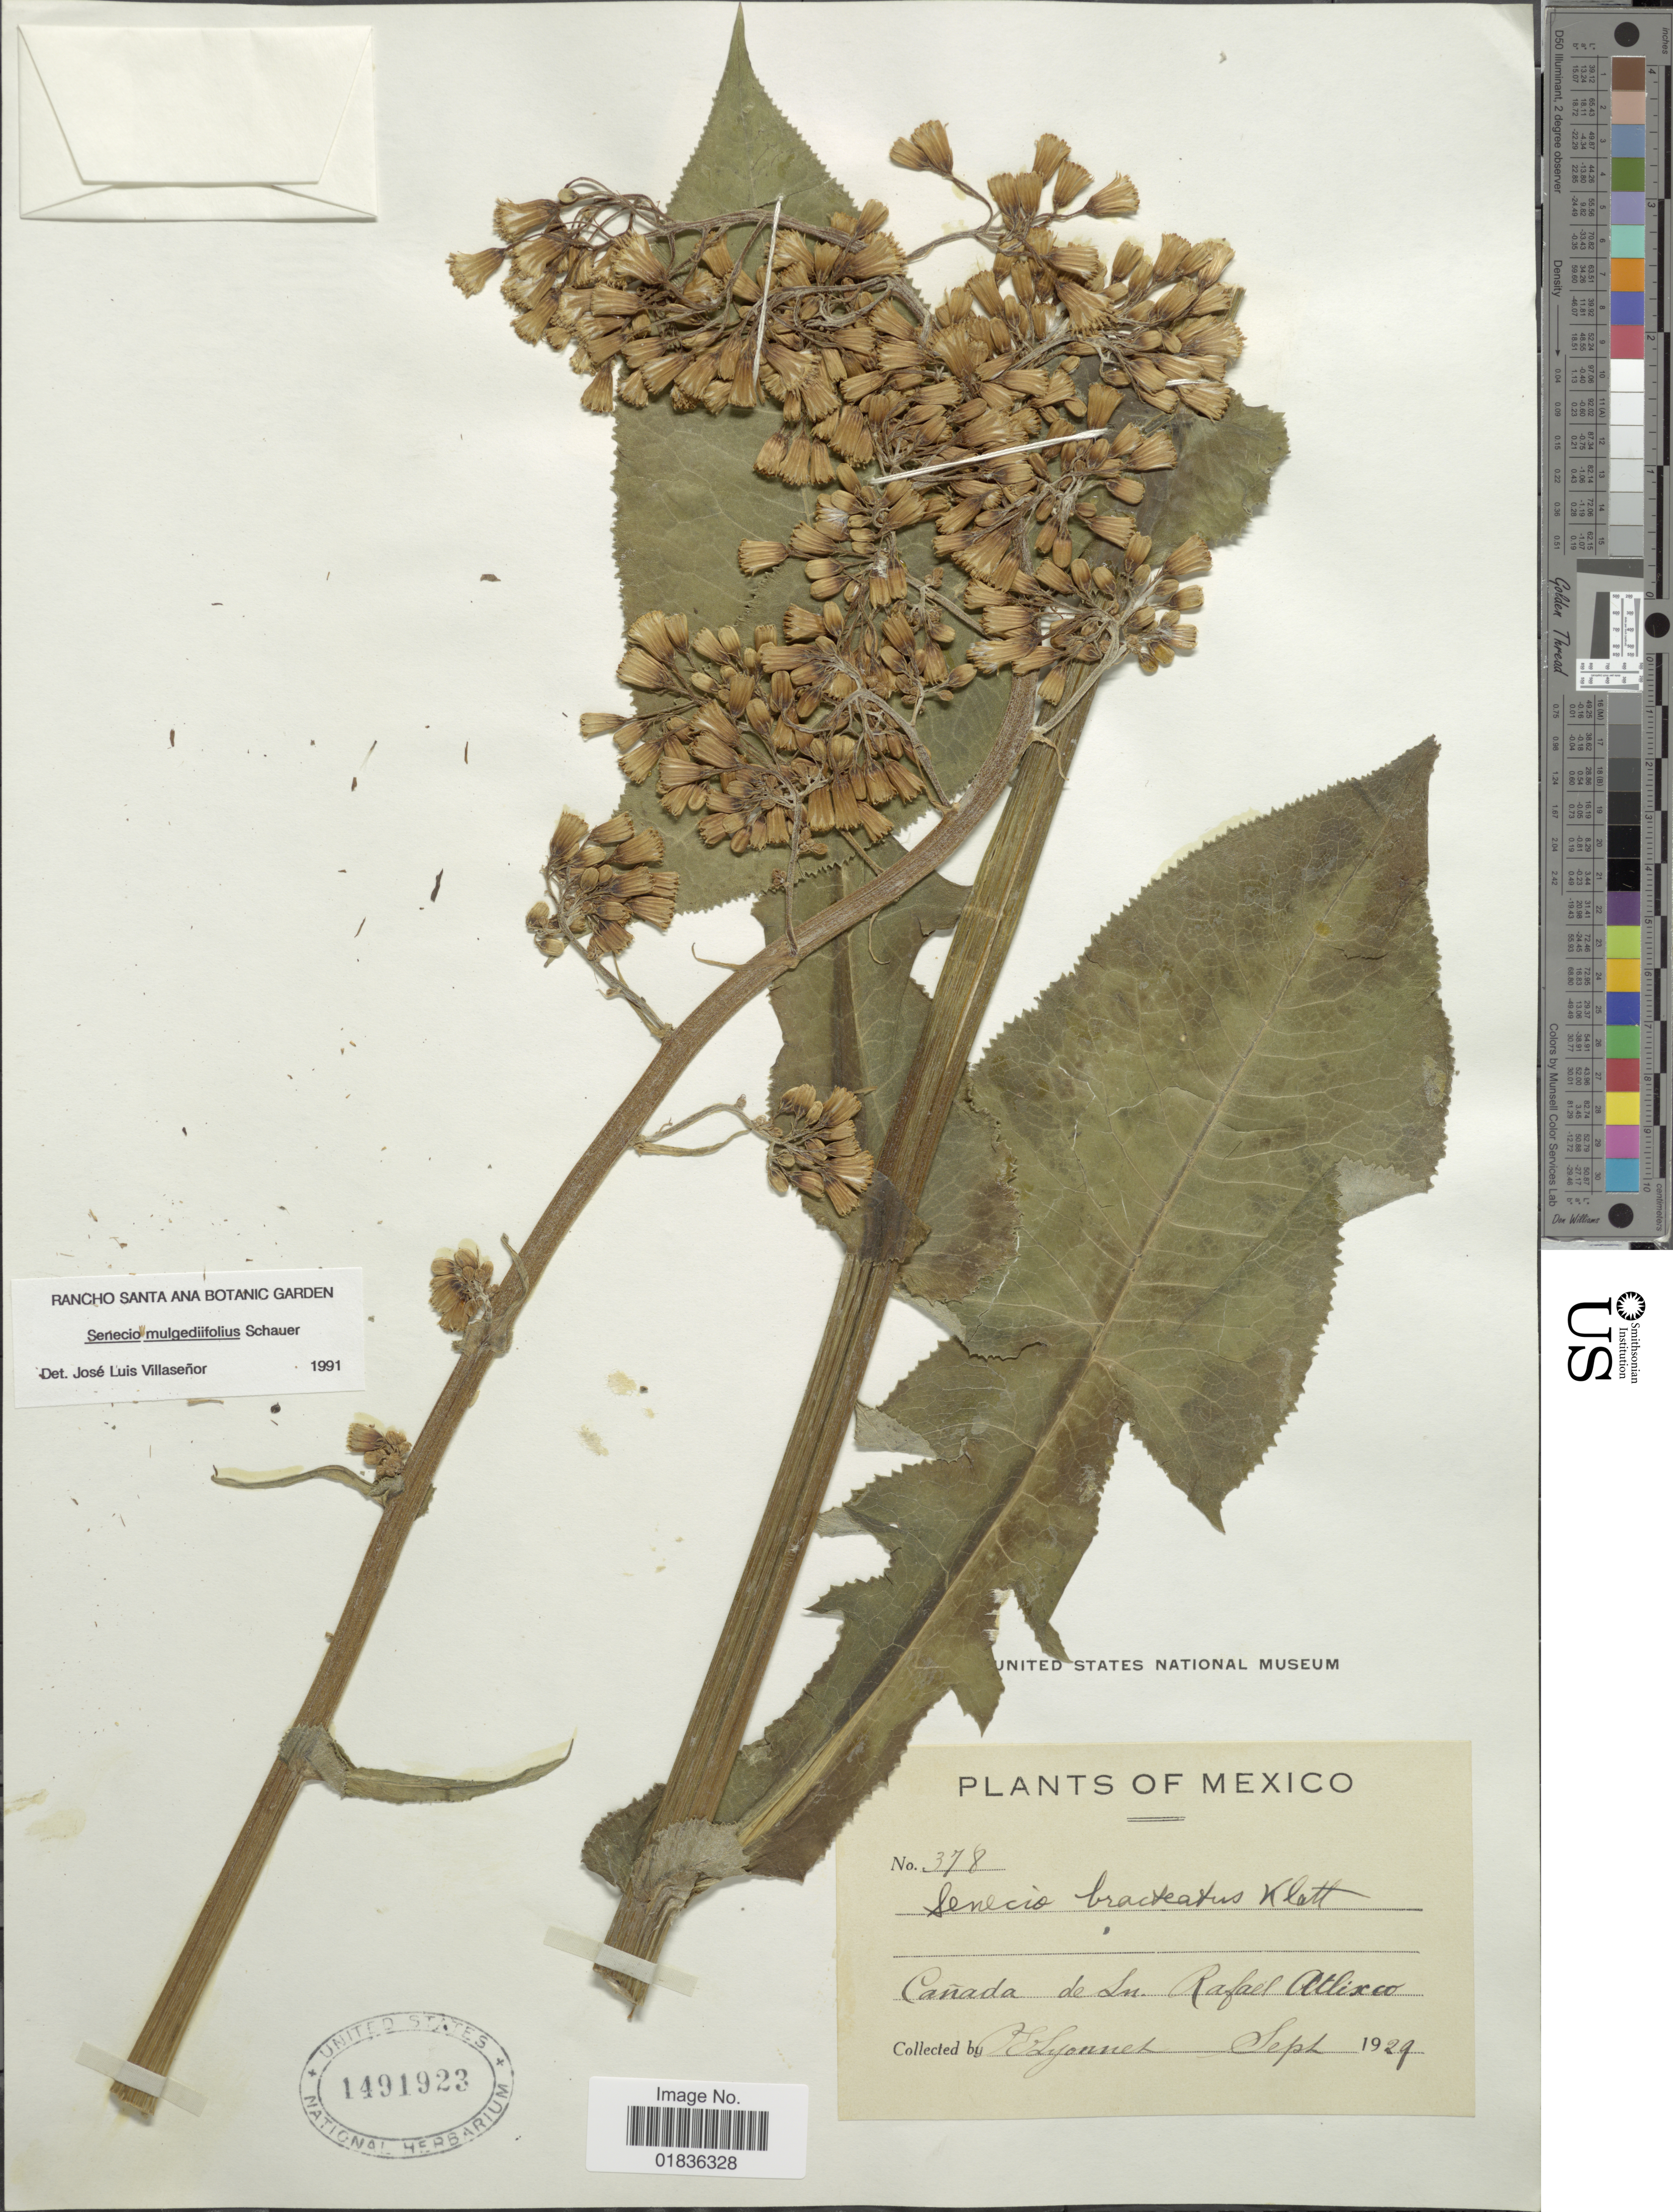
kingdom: Plantae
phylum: Tracheophyta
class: Magnoliopsida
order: Asterales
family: Asteraceae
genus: Senecio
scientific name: Senecio mulgediifolius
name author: Schauer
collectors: C. Lyonnet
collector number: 378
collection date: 1929-09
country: Mexico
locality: Cañada de Sn. Rafael Atlixco.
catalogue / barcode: US 1491923